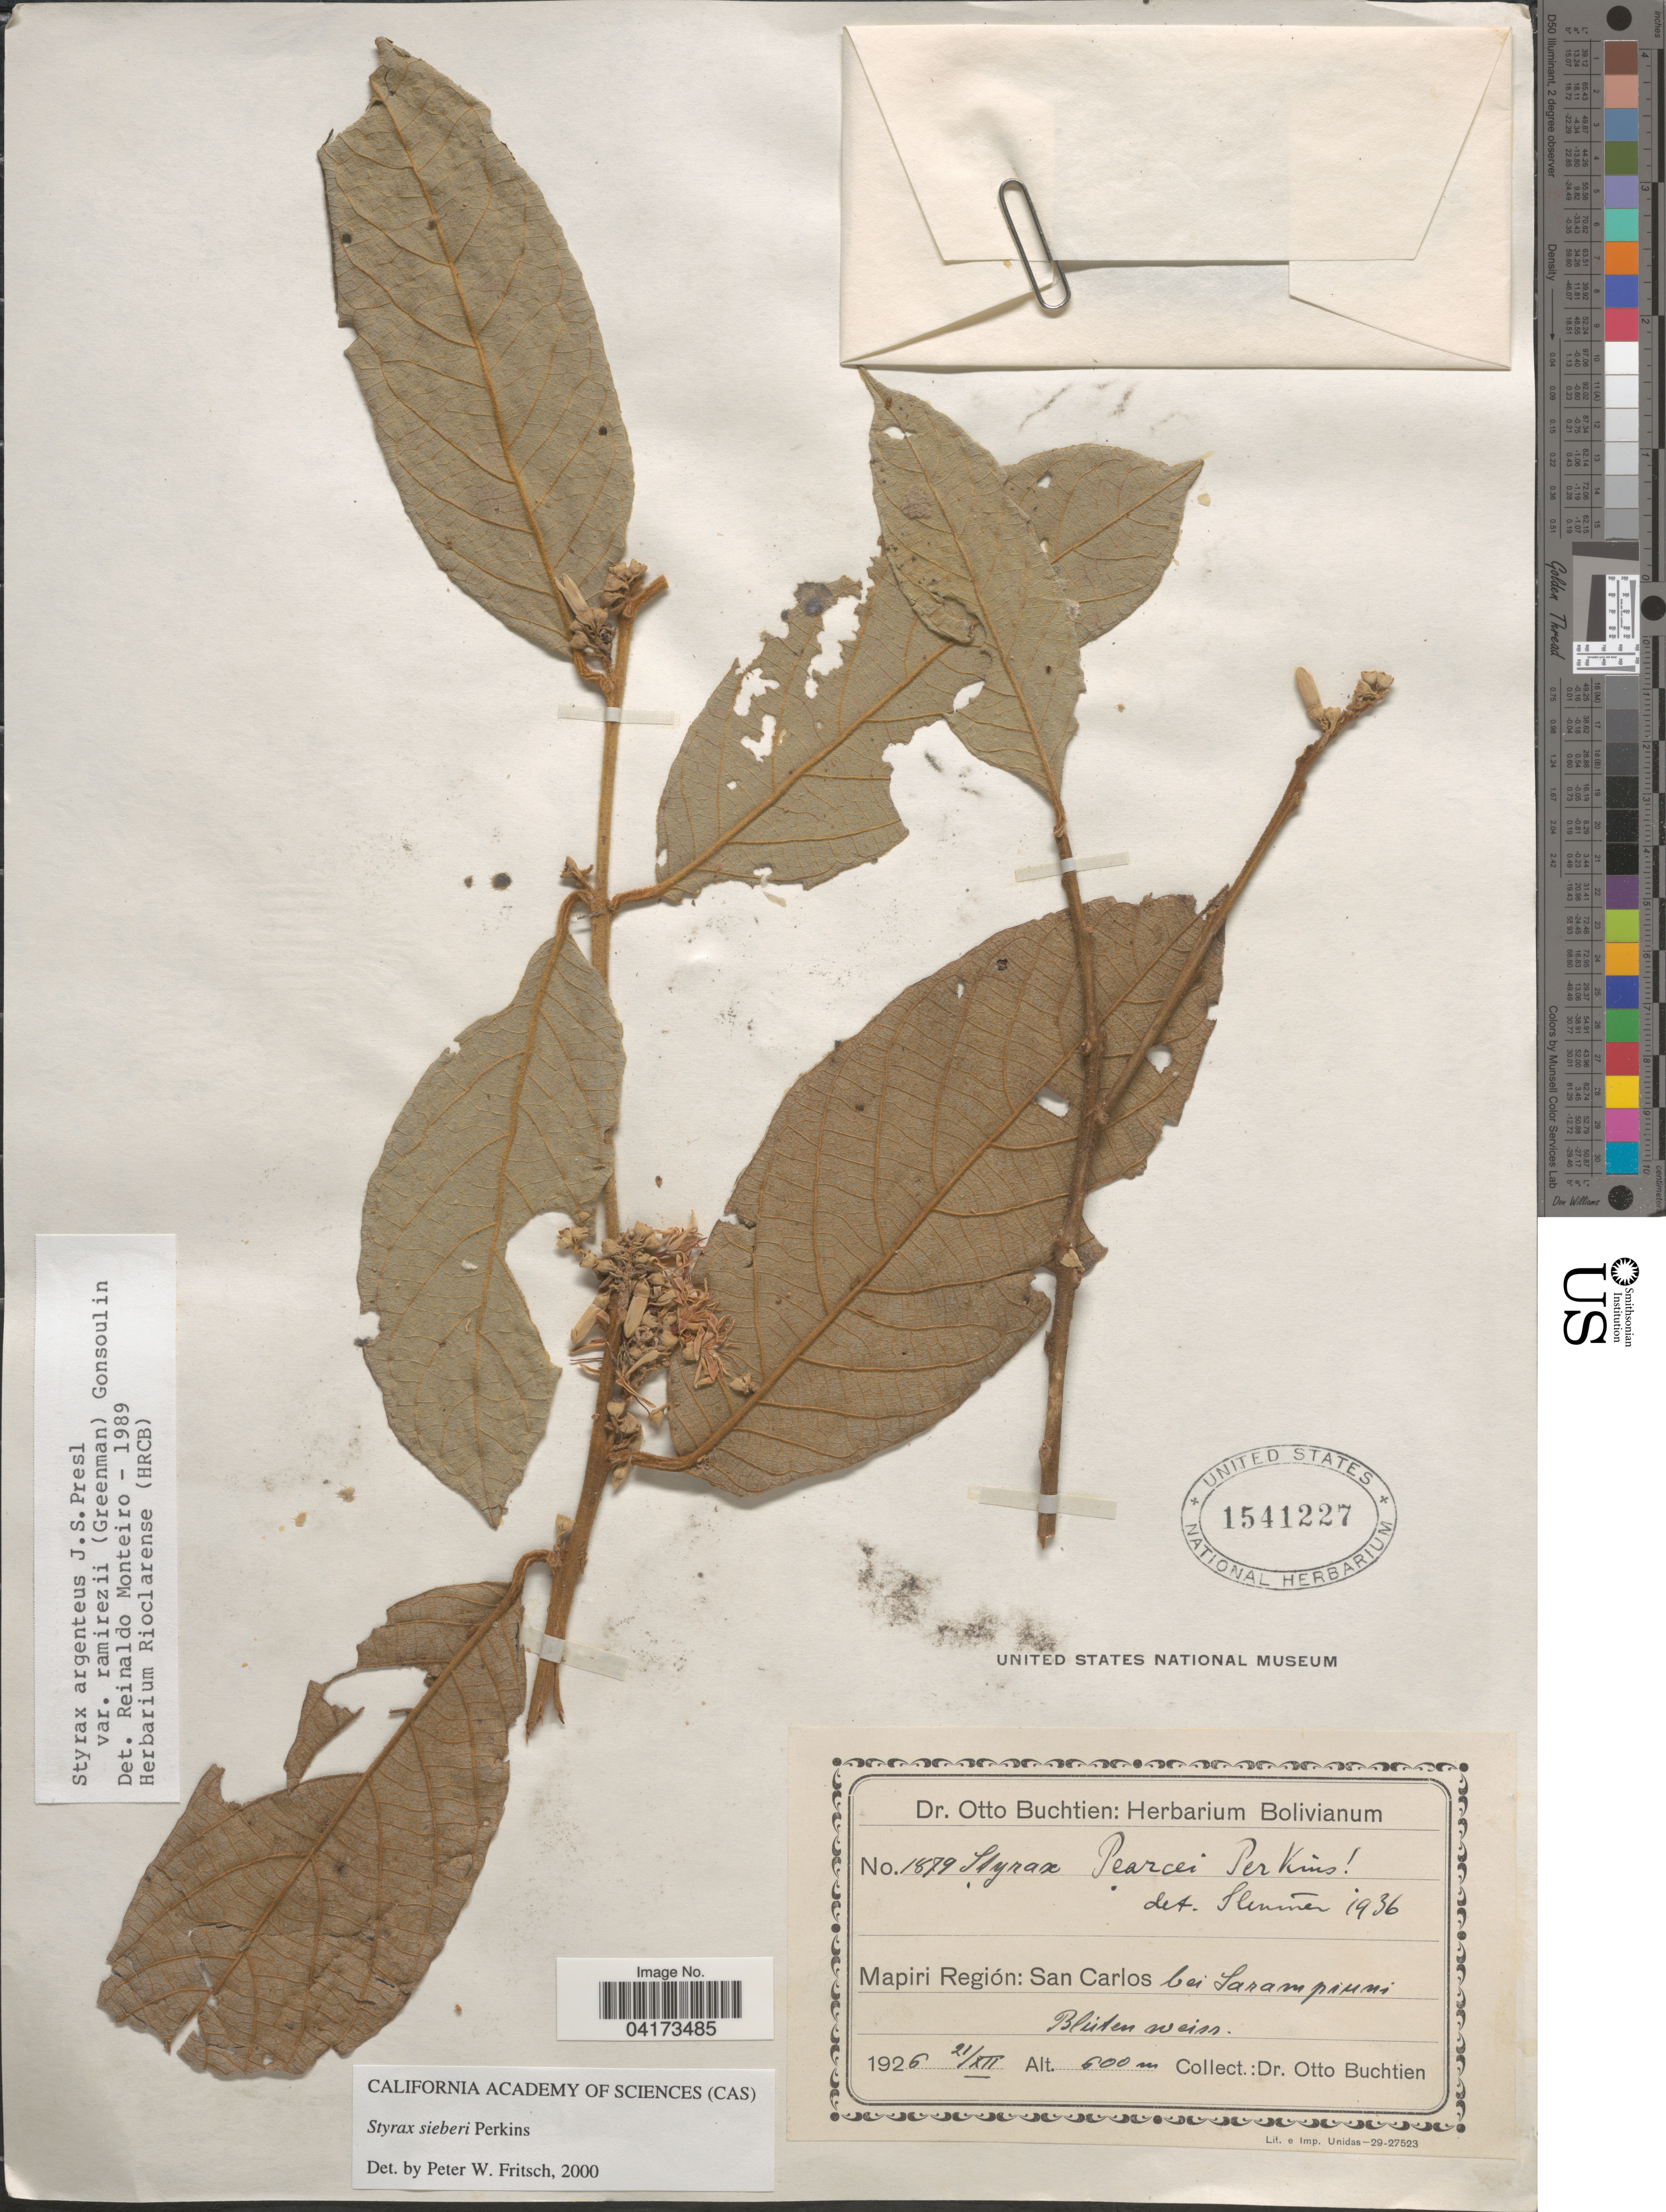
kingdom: Plantae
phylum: Tracheophyta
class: Magnoliopsida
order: Ericales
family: Styracaceae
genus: Styrax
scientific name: Styrax sieberi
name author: Perkins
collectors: O. Buchtien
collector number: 1879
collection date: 1926-12-21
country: Bolivia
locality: Mapiri Región: San Carlos bei Sarampiunu.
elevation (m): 600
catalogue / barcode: US 1541227